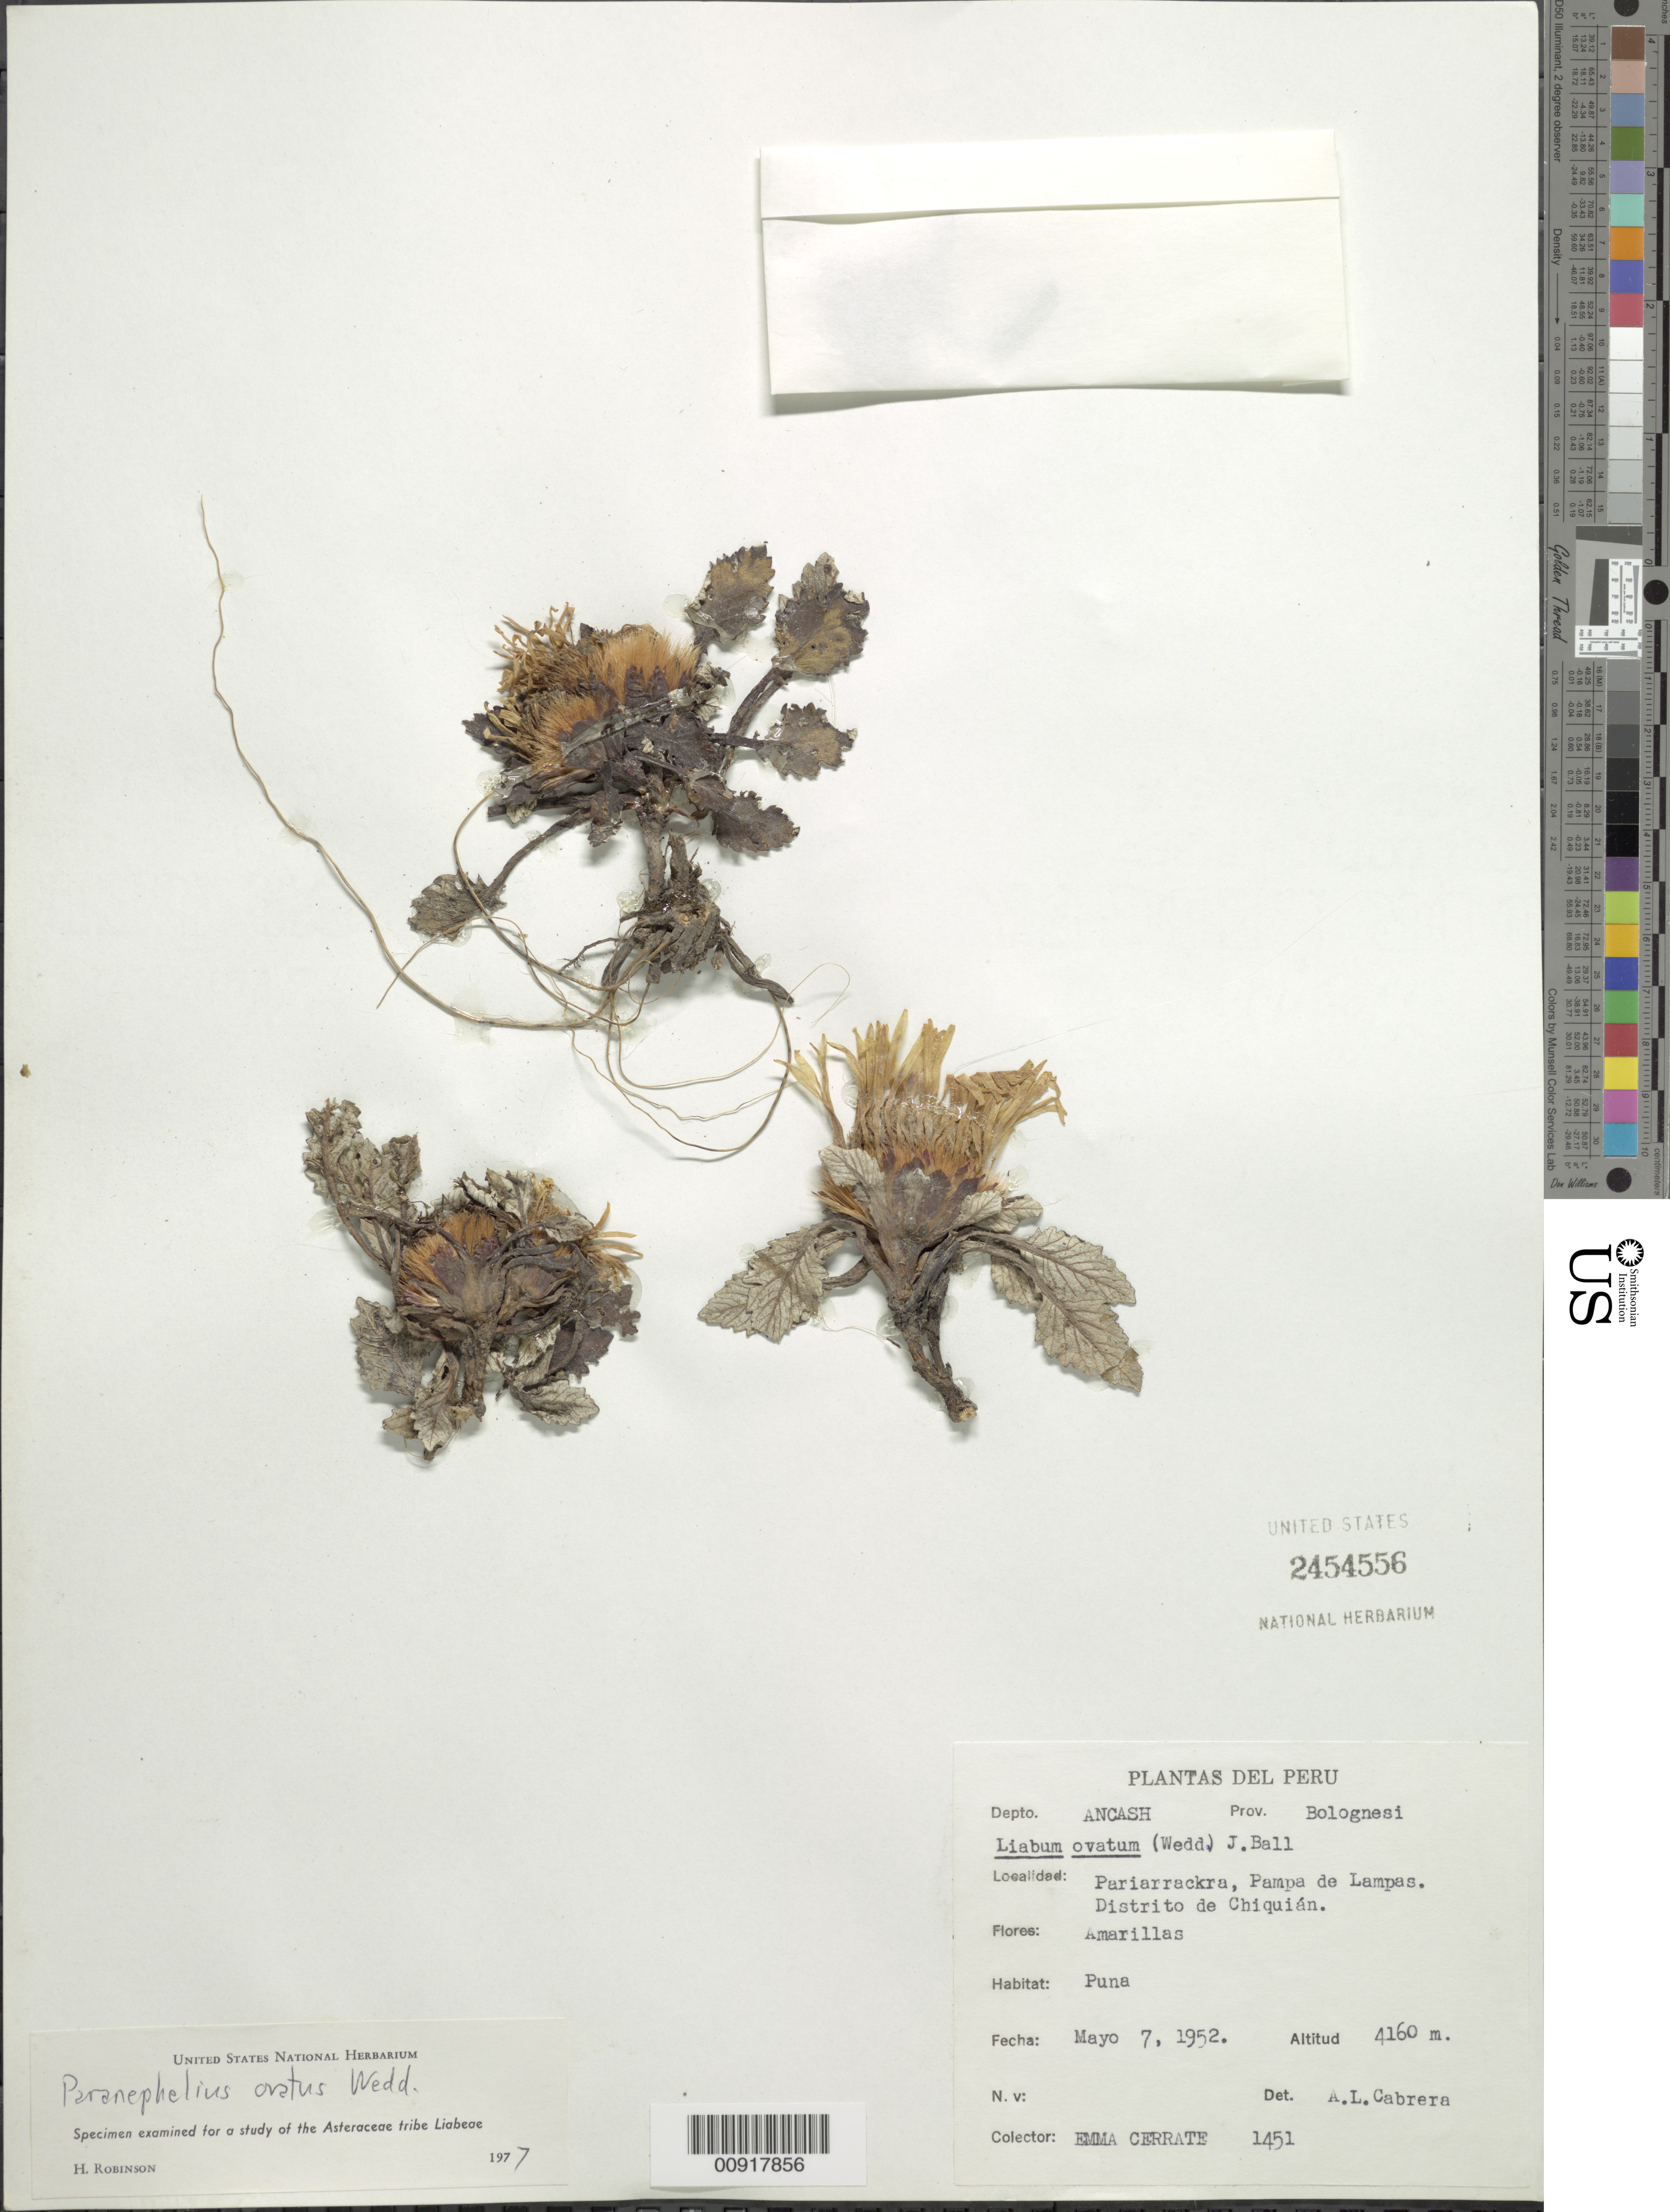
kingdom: Plantae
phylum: Tracheophyta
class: Magnoliopsida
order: Asterales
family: Asteraceae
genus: Paranephelius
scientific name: Paranephelius ovatus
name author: A. Gray ex Wedd.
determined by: Robinson, Harold E., (US)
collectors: E. Cerrate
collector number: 1451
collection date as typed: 7 May 1952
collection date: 1952-05-07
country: Peru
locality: Prov. Bolognesi, Dpto. Ancash, Dist. De Chiquián, Pariarrackra, Pampa de Lampas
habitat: Puna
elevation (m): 4160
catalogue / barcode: US 2454556